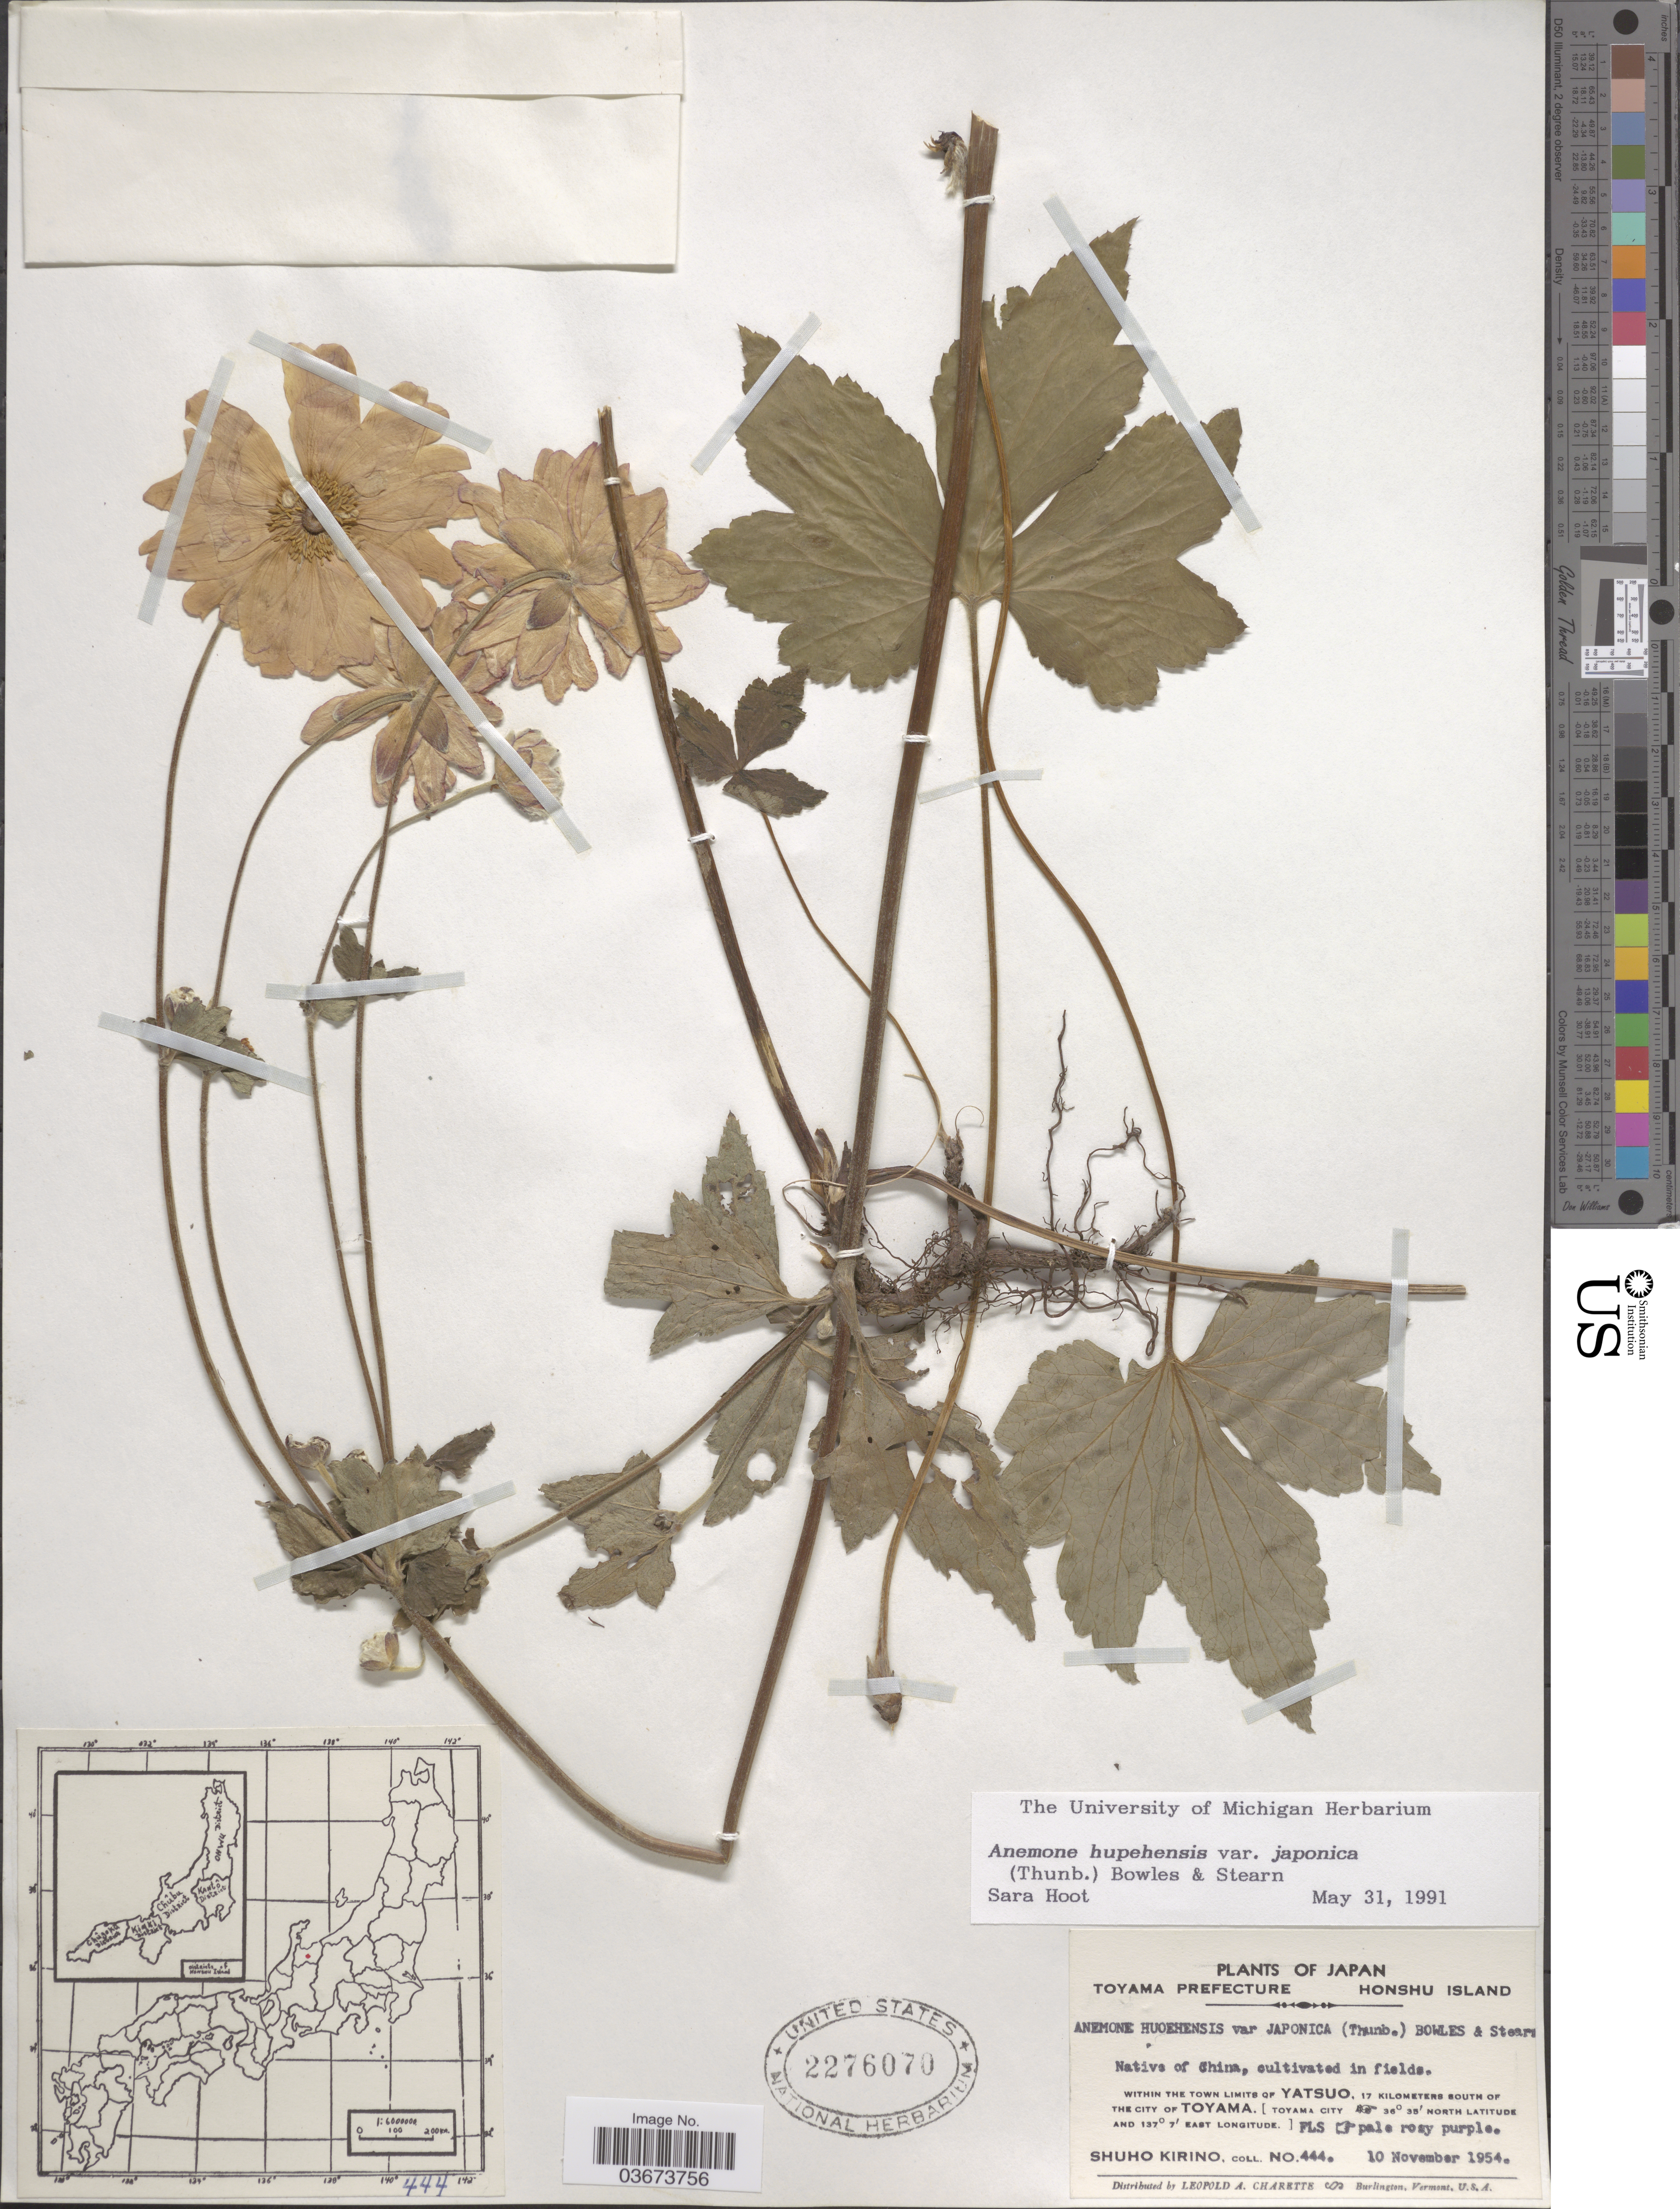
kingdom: Plantae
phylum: Tracheophyta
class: Magnoliopsida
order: Ranunculales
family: Ranunculaceae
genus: Anemone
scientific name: Anemone hupehensis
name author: (É. Lemoine) É. Lemoine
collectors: S. Kirino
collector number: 444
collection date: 1954-11-10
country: Japan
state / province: Toyama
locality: Toyama Prefecture. Honshu Island. Within the town limits of Yatsuo, 17 Kilometers south of the city of Toyama. [Toyama City].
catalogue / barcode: US 2276070